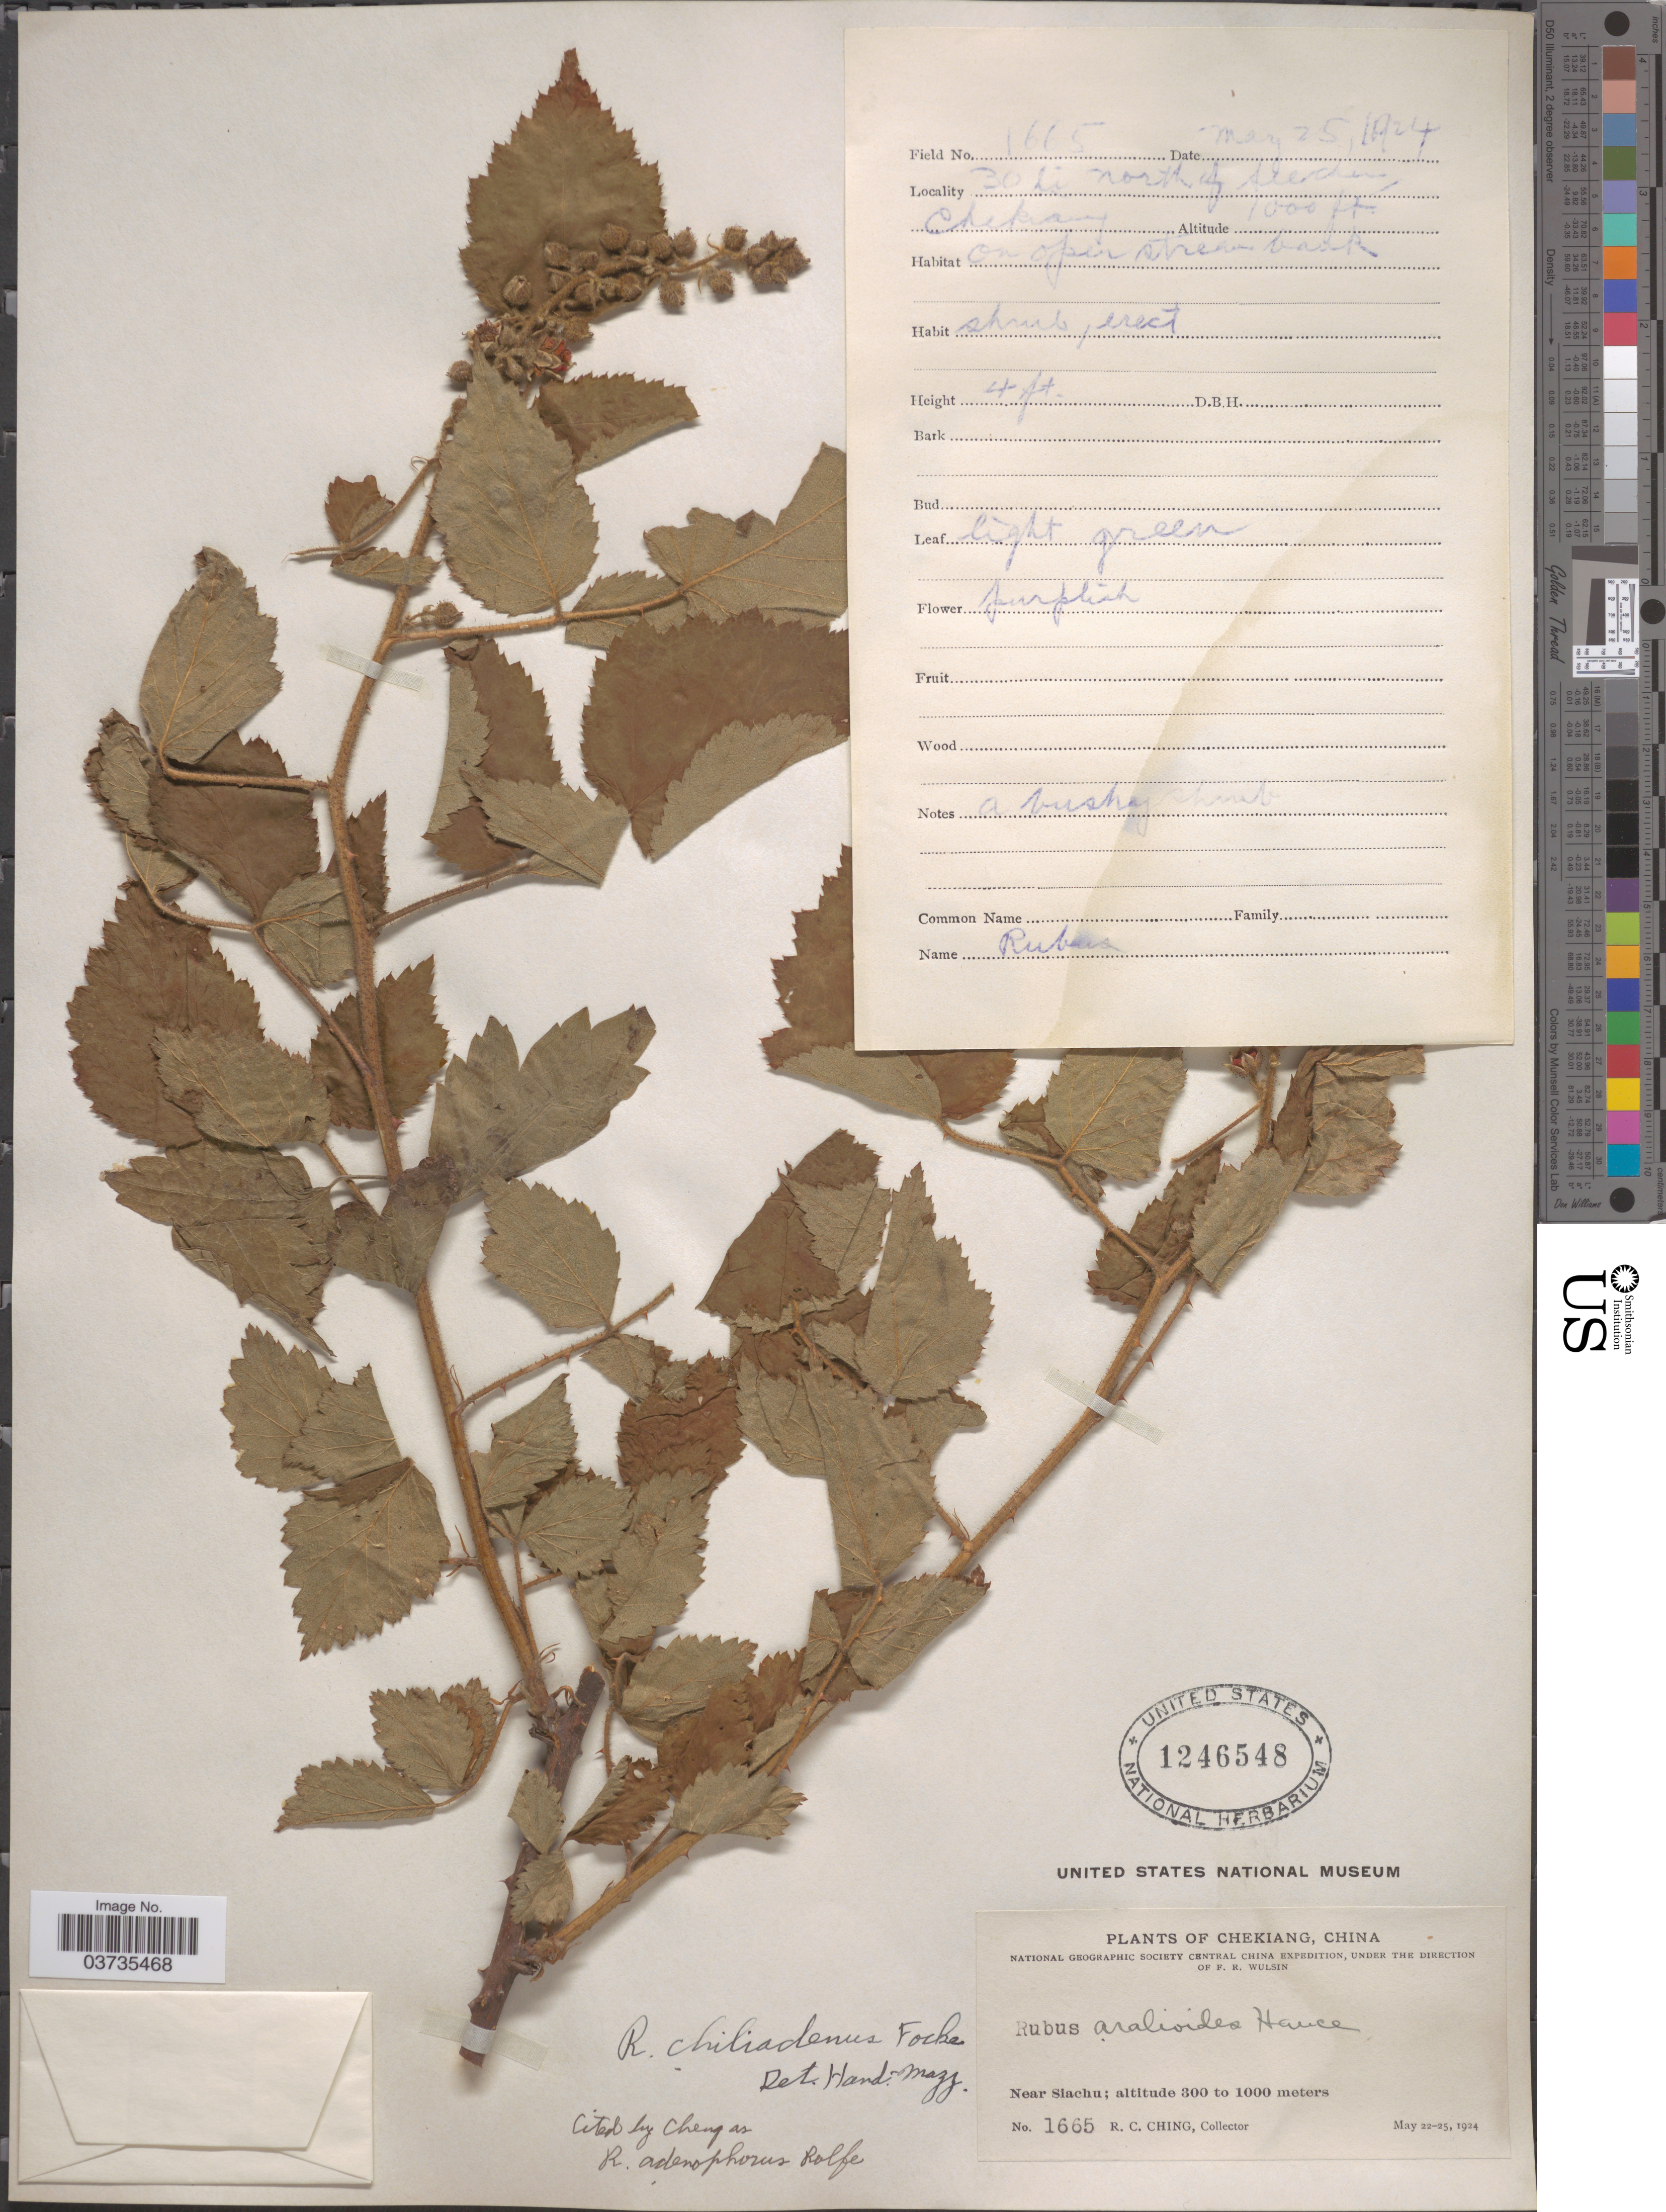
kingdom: Plantae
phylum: Tracheophyta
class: Magnoliopsida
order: Rosales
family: Rosaceae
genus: Rubus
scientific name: Rubus adenophorus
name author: Rolfe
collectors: R. C. Ching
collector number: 1665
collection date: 1924-05-25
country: China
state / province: Zhejiang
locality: Chekiang, Near Siachu. 30 li north of Siachu [interpreted].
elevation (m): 305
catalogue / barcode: US 1246548